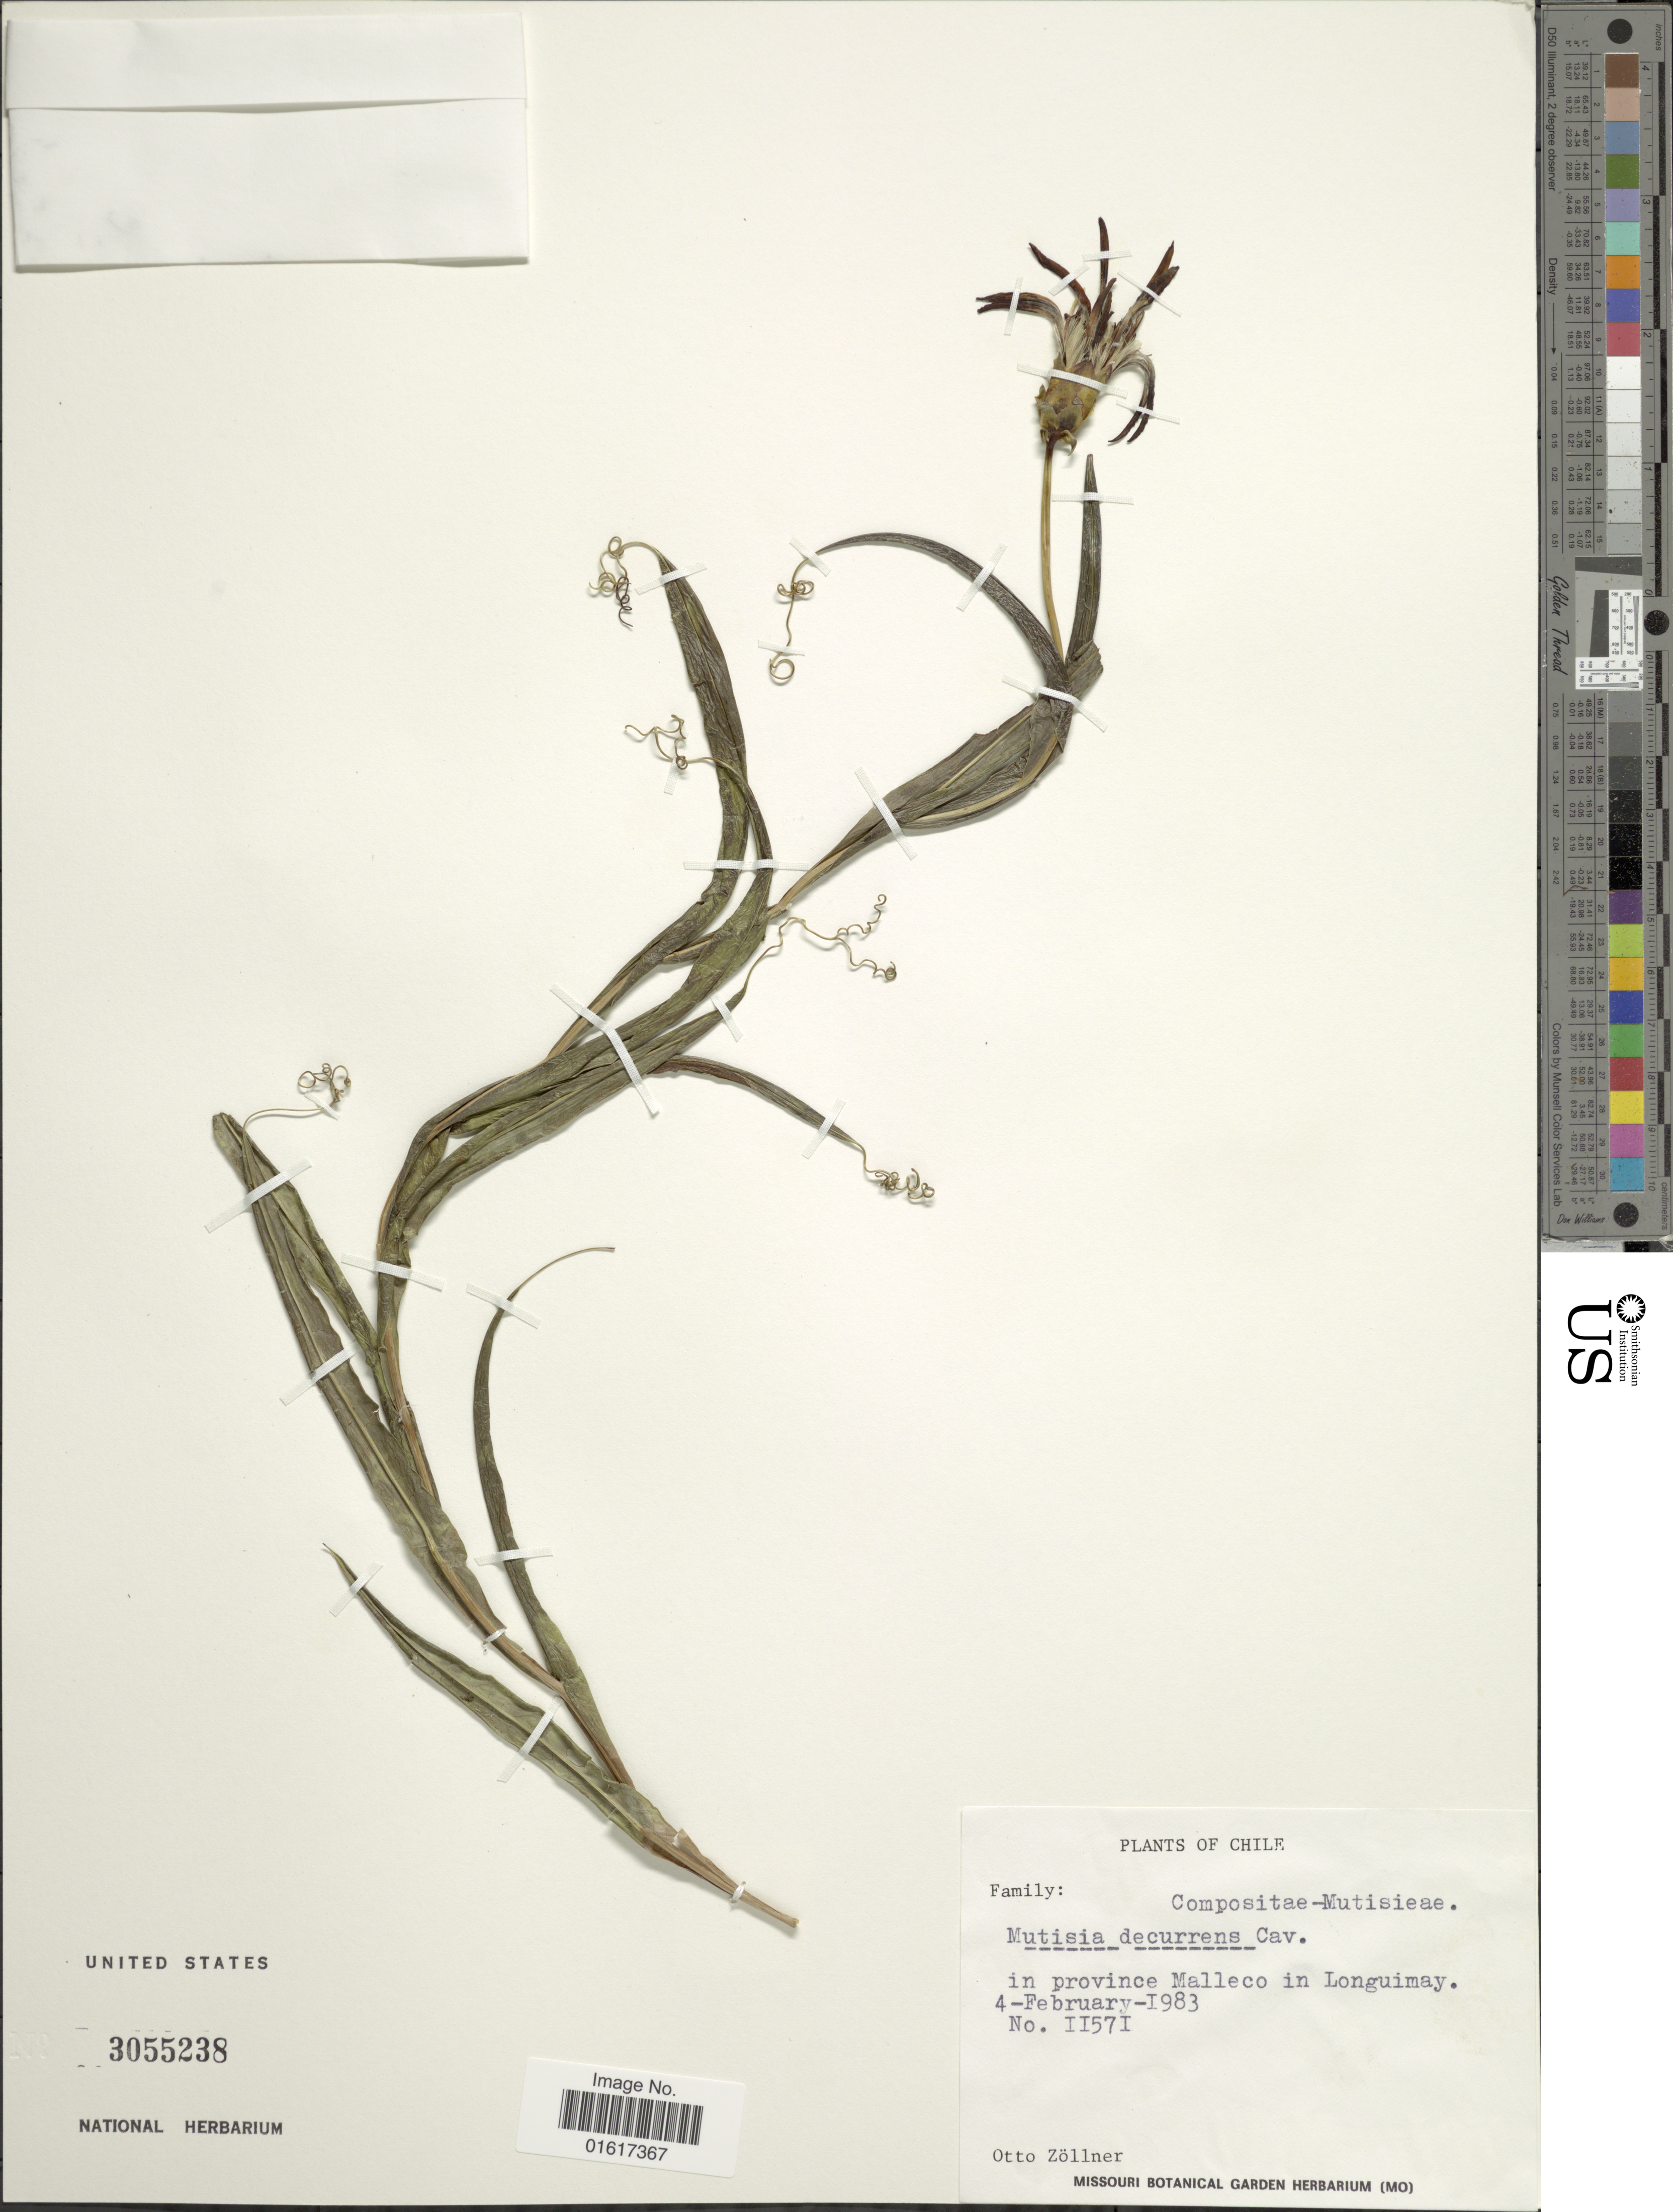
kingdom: Plantae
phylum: Tracheophyta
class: Magnoliopsida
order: Asterales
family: Asteraceae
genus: Mutisia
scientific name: Mutisia decurrens var. decurrens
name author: Cav.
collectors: O. Zöllner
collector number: II57I*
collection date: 1983-02-04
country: Chile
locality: Province Malleco in Longuimay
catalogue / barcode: US 3055238